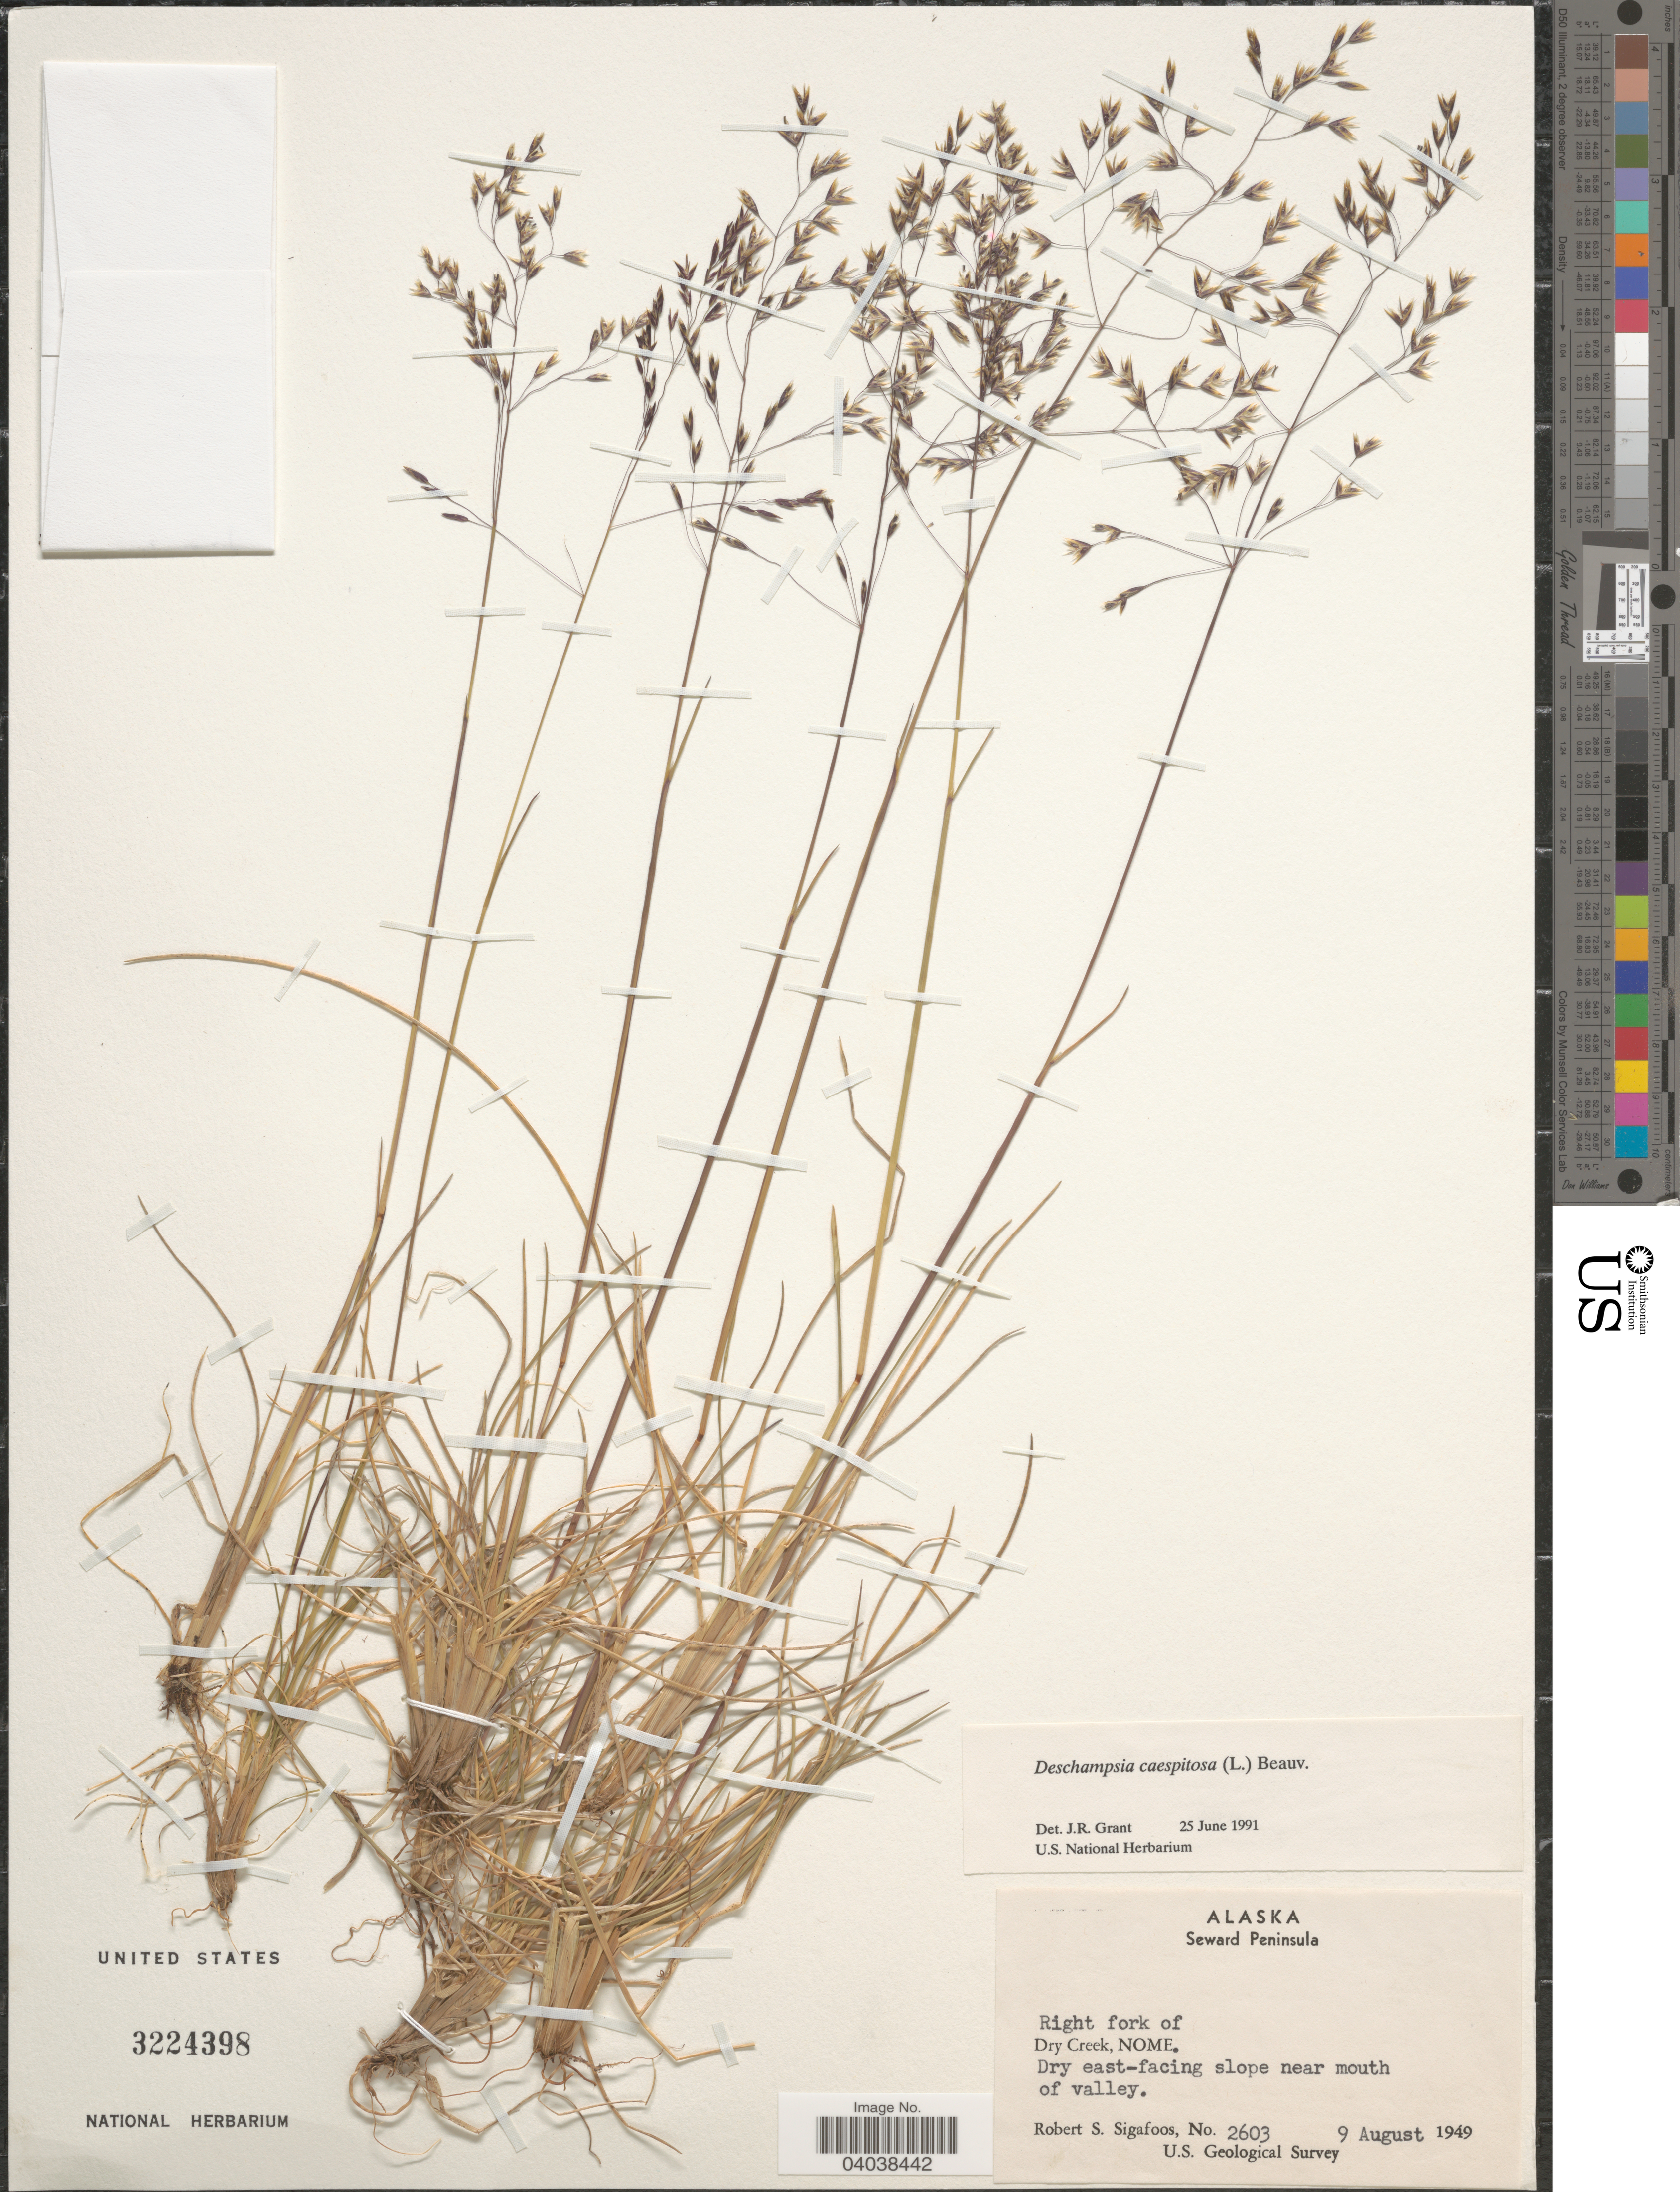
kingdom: Plantae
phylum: Tracheophyta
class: Liliopsida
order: Poales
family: Poaceae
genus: Deschampsia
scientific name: Deschampsia cespitosa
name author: (L.) P. Beauv.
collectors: R. Sigafoos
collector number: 2603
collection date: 1949-08-09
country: United States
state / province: Alaska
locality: Seward Peninsula. Right fork of Dry Creek, Nome. Dry east-facing slope near mouth of valley.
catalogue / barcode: US 3224398